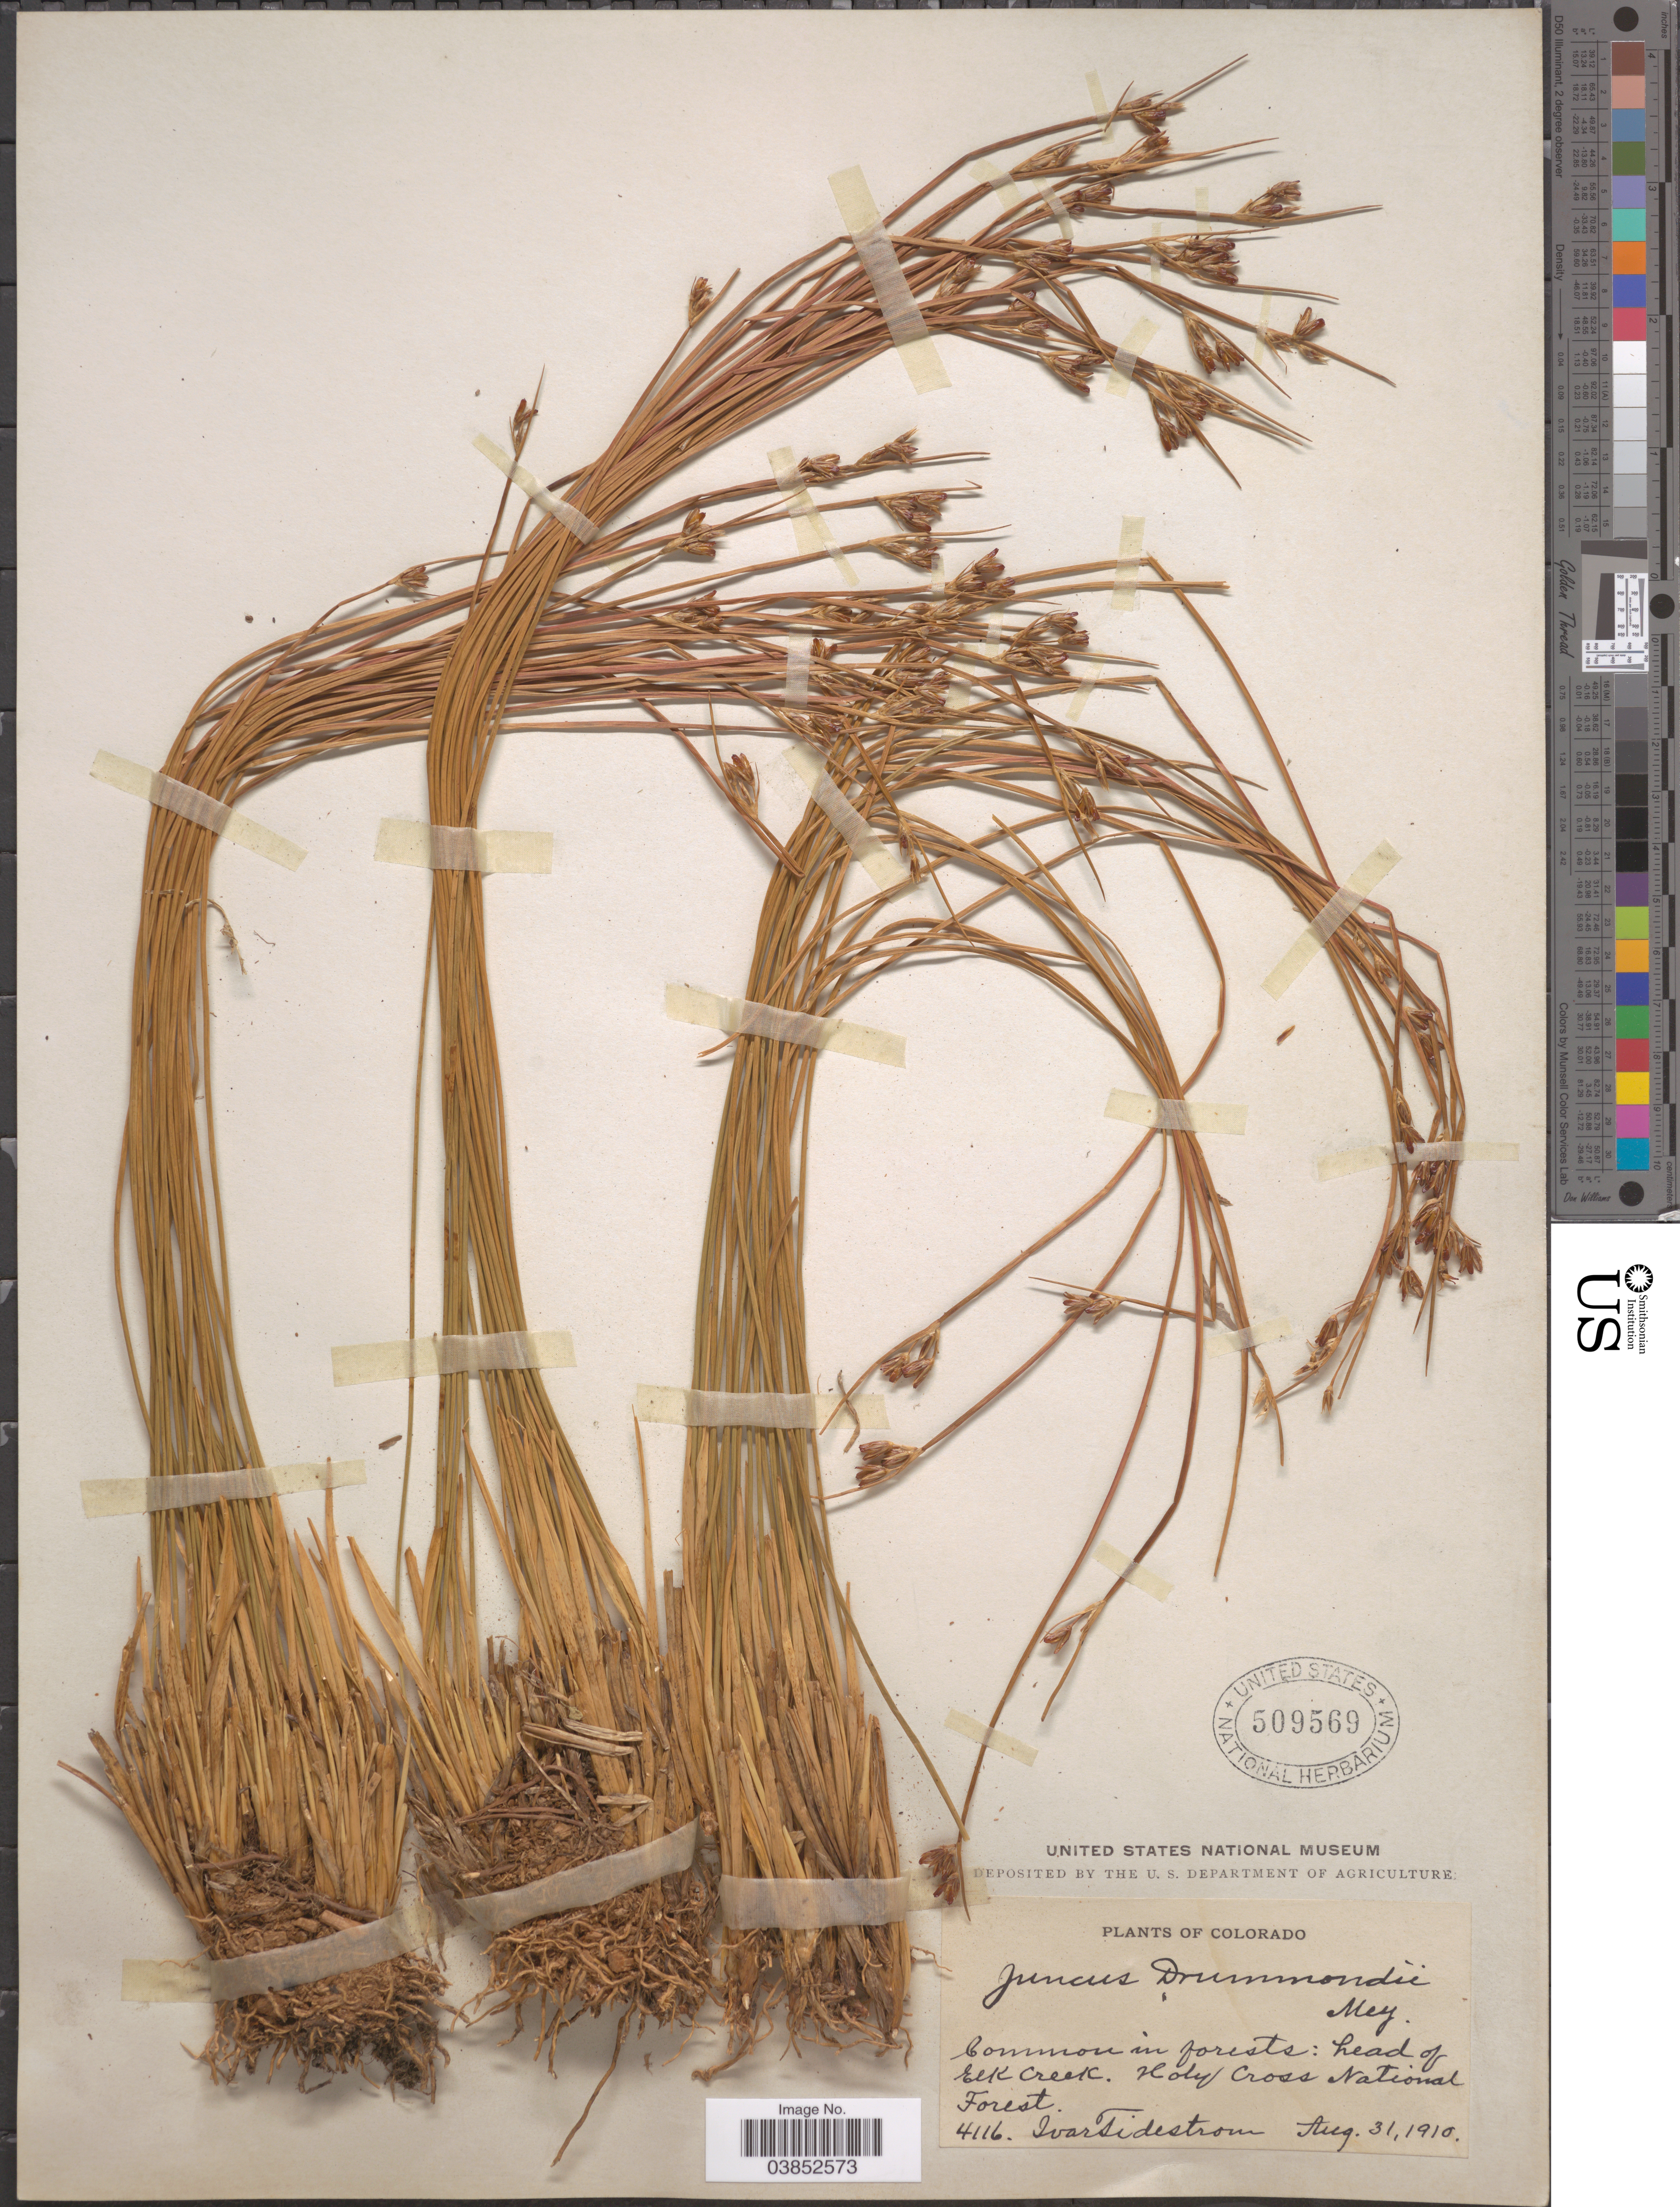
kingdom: Plantae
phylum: Tracheophyta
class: Liliopsida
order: Poales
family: Juncaceae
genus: Juncus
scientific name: Juncus drummondii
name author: E. Mey.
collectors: I. F. Tidestrom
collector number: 4116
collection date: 1910-08-31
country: United States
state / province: Colorado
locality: Head of Elk Creek. Holy Cross National Forest.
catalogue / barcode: US 509569